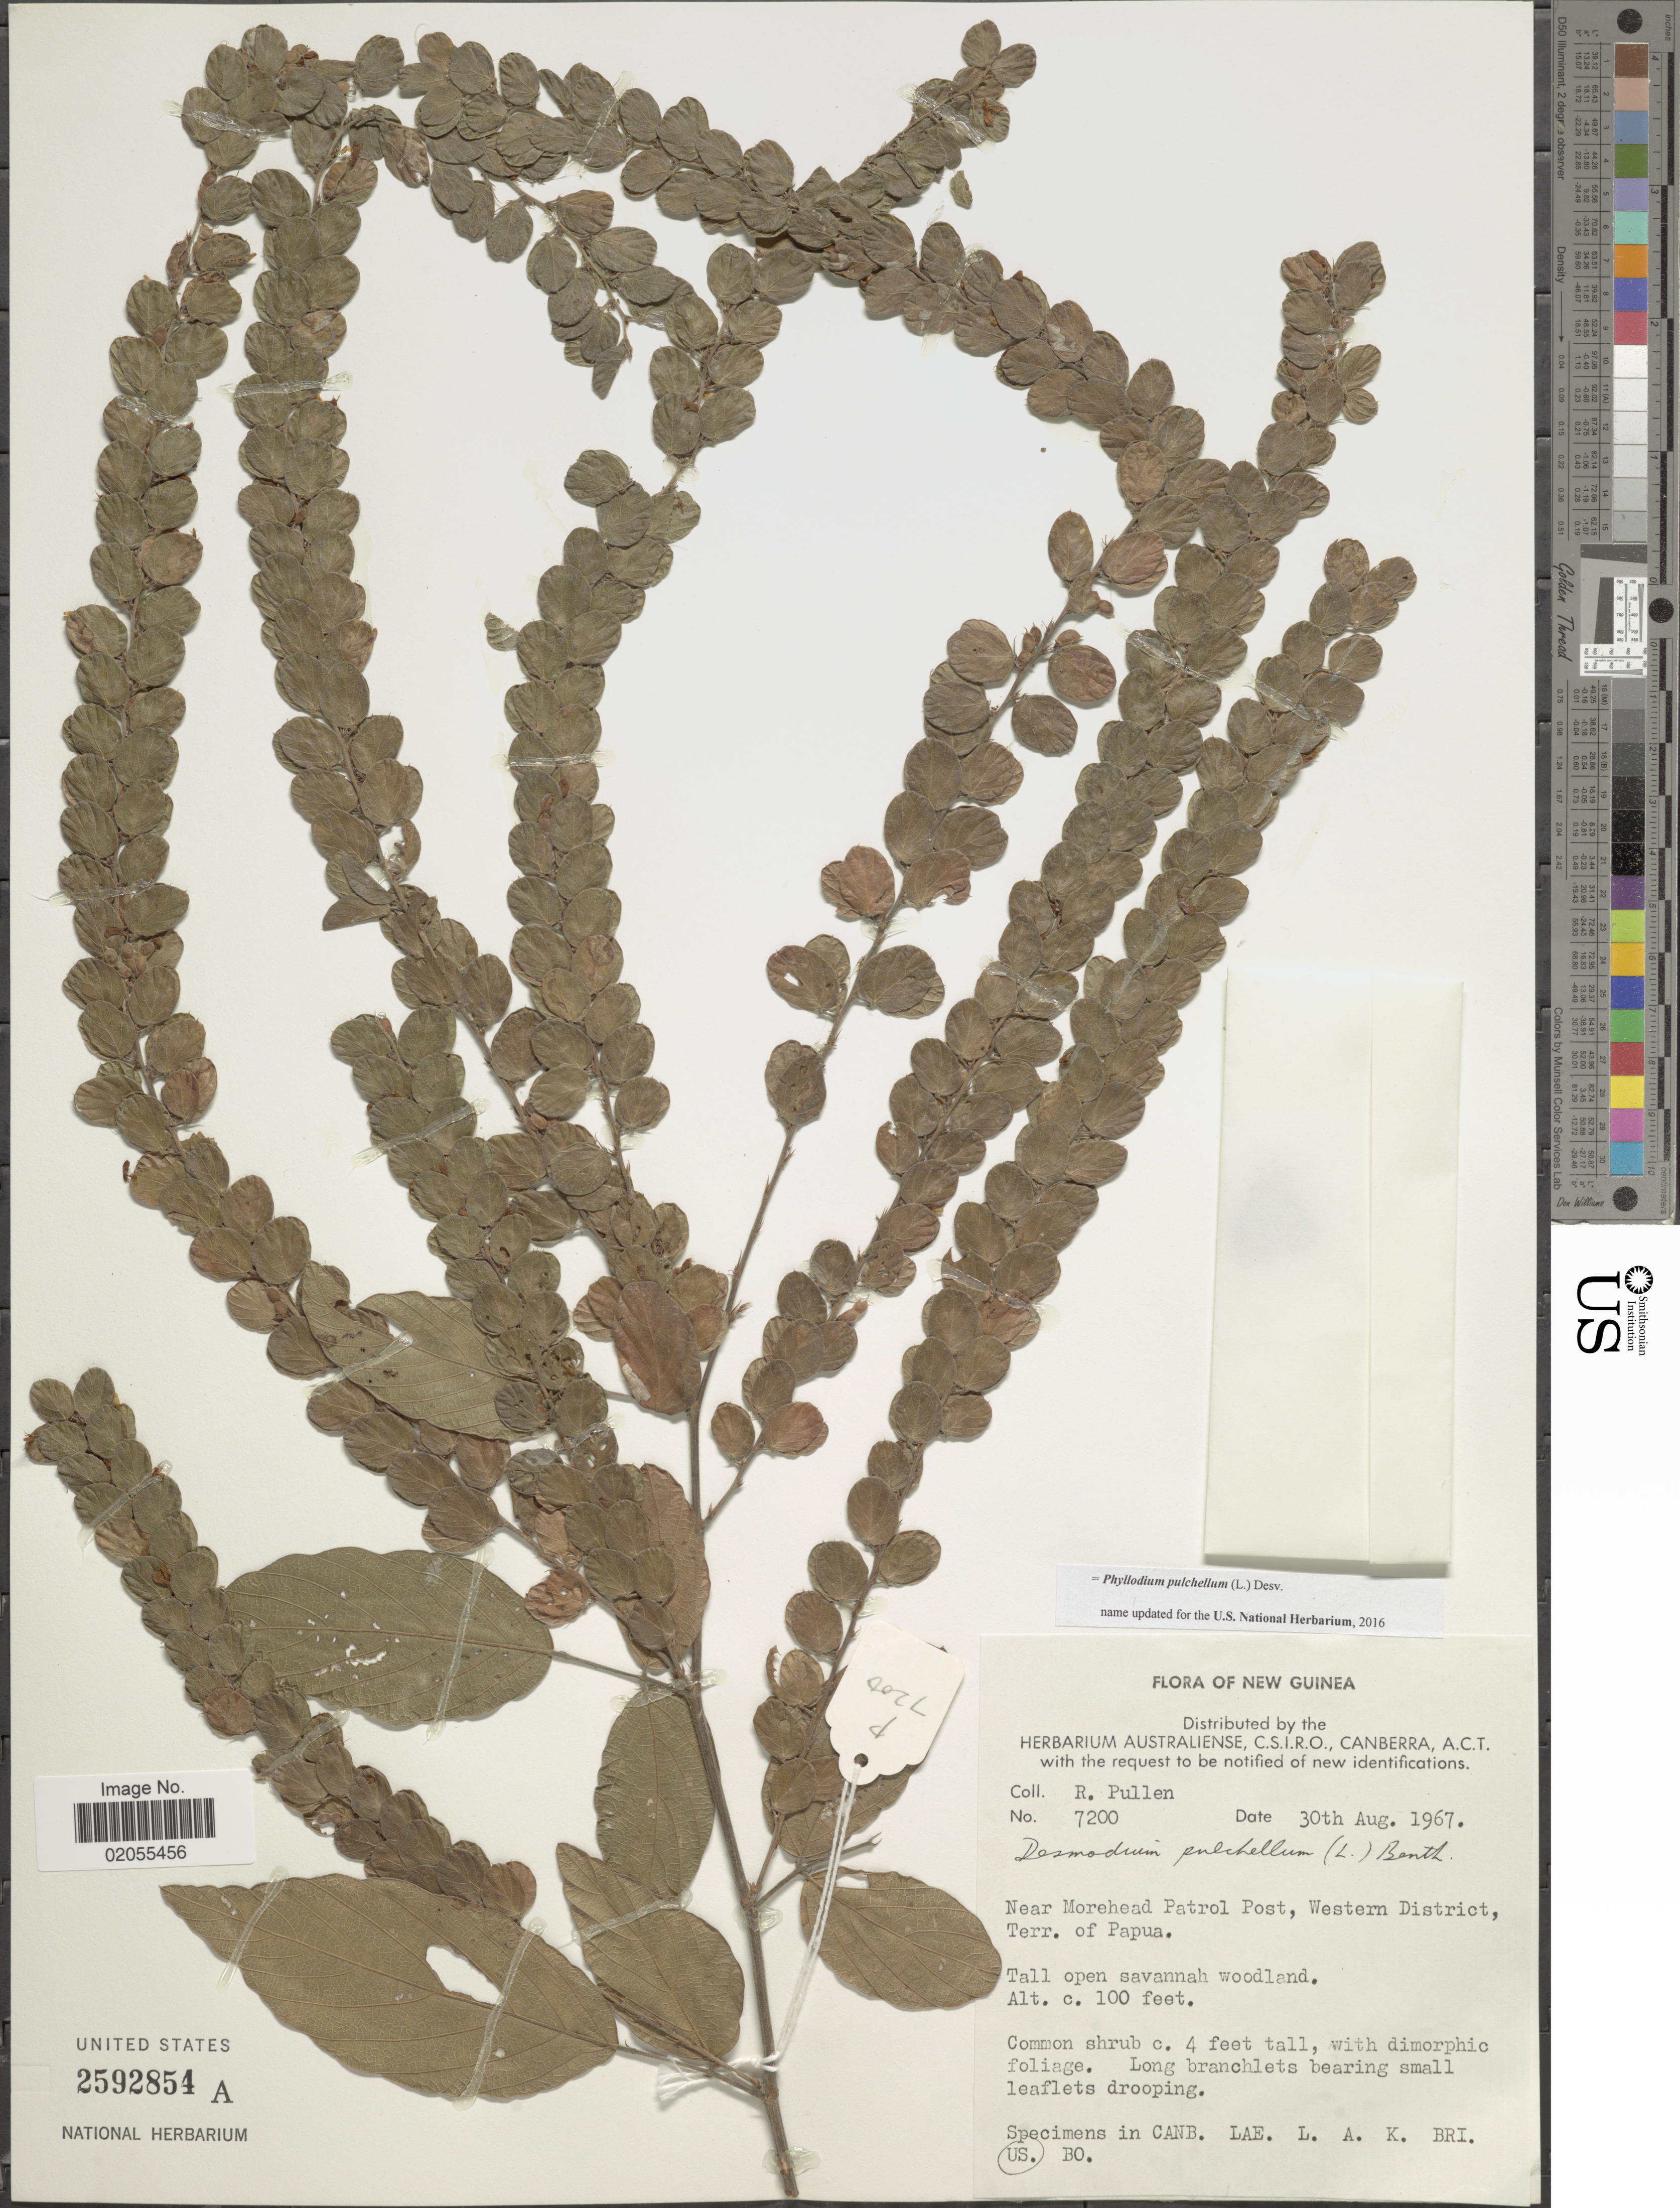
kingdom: Plantae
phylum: Tracheophyta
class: Magnoliopsida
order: Fabales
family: Fabaceae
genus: Phyllodium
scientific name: Phyllodium pulchellum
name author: (L.) Desv.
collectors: R. Pullen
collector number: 7200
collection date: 1967-08-30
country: Papua New Guinea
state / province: Manus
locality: New Guinea, near Morehead Patrol Post, Western District, Terr. of Papua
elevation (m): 30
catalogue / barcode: US 2592854A